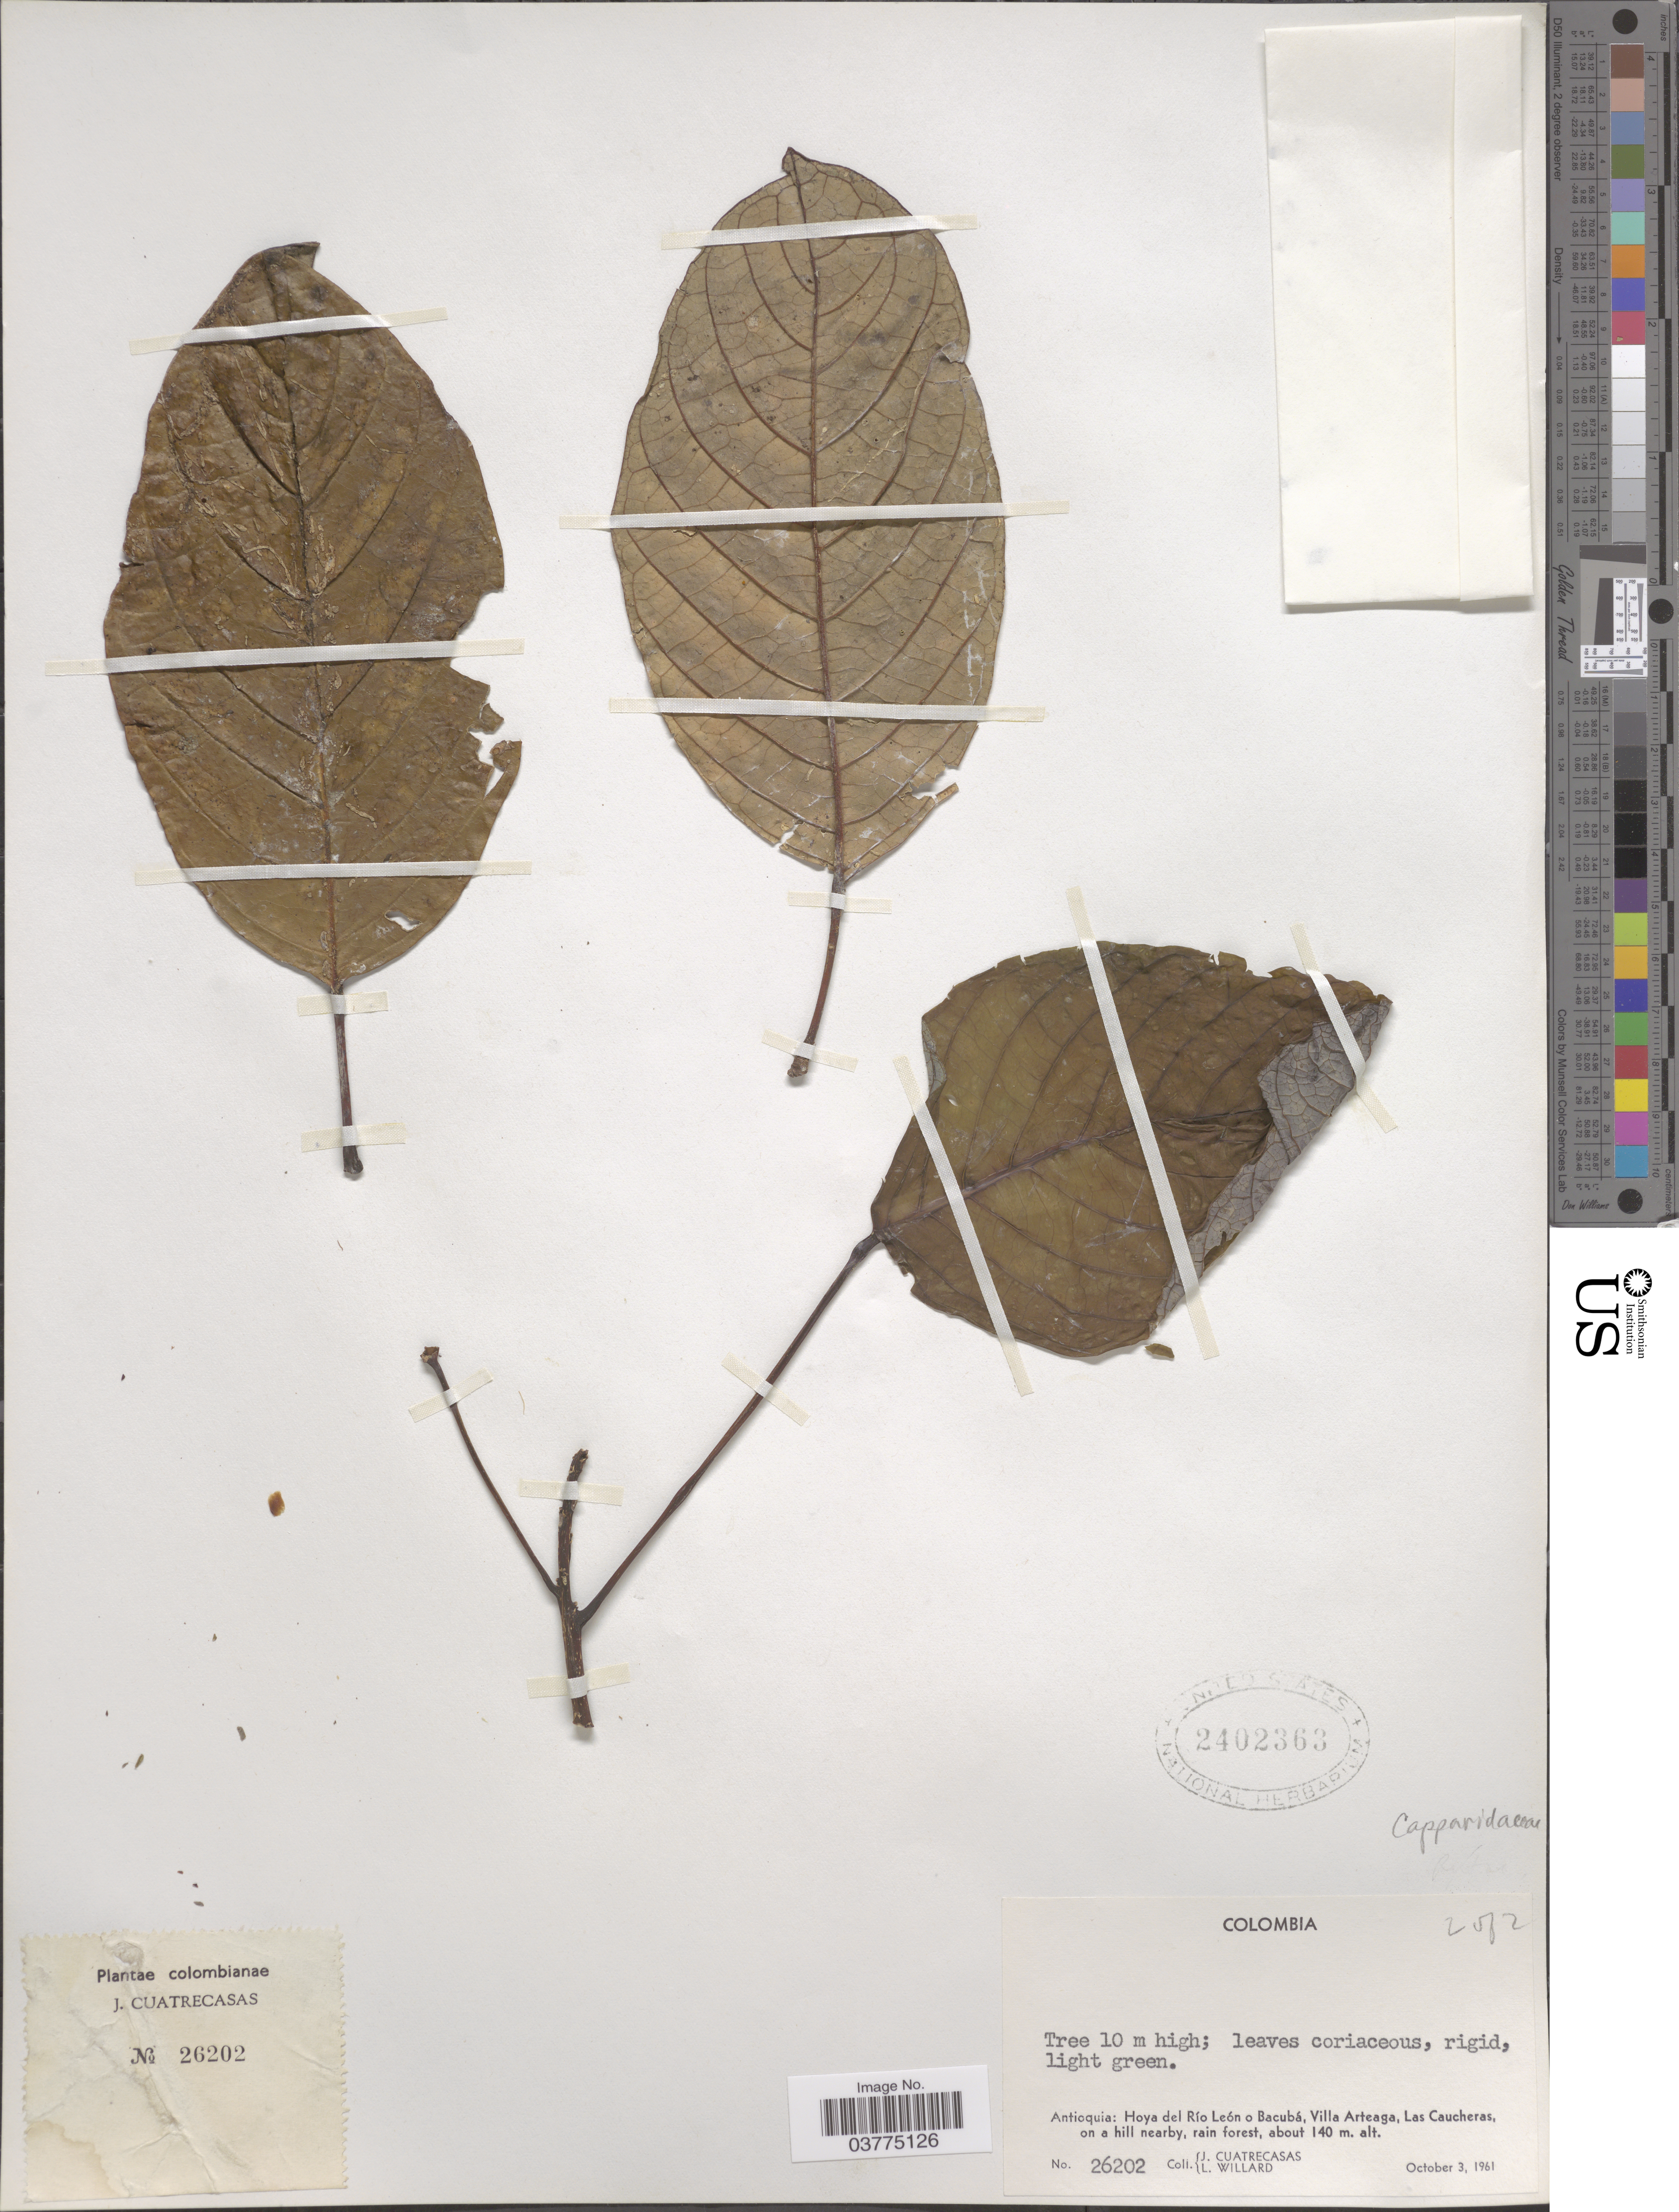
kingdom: Plantae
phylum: Tracheophyta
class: Magnoliopsida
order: Brassicales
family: Capparaceae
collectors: J. Cuatrecasas & J. Willard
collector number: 26202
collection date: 1961-10-03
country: Colombia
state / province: Antioquia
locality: Hoya del Río León o Bacubá, Villa Arteaga, Las Caucheras, on a hill nearby, rain forest.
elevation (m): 140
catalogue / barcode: US 2402363